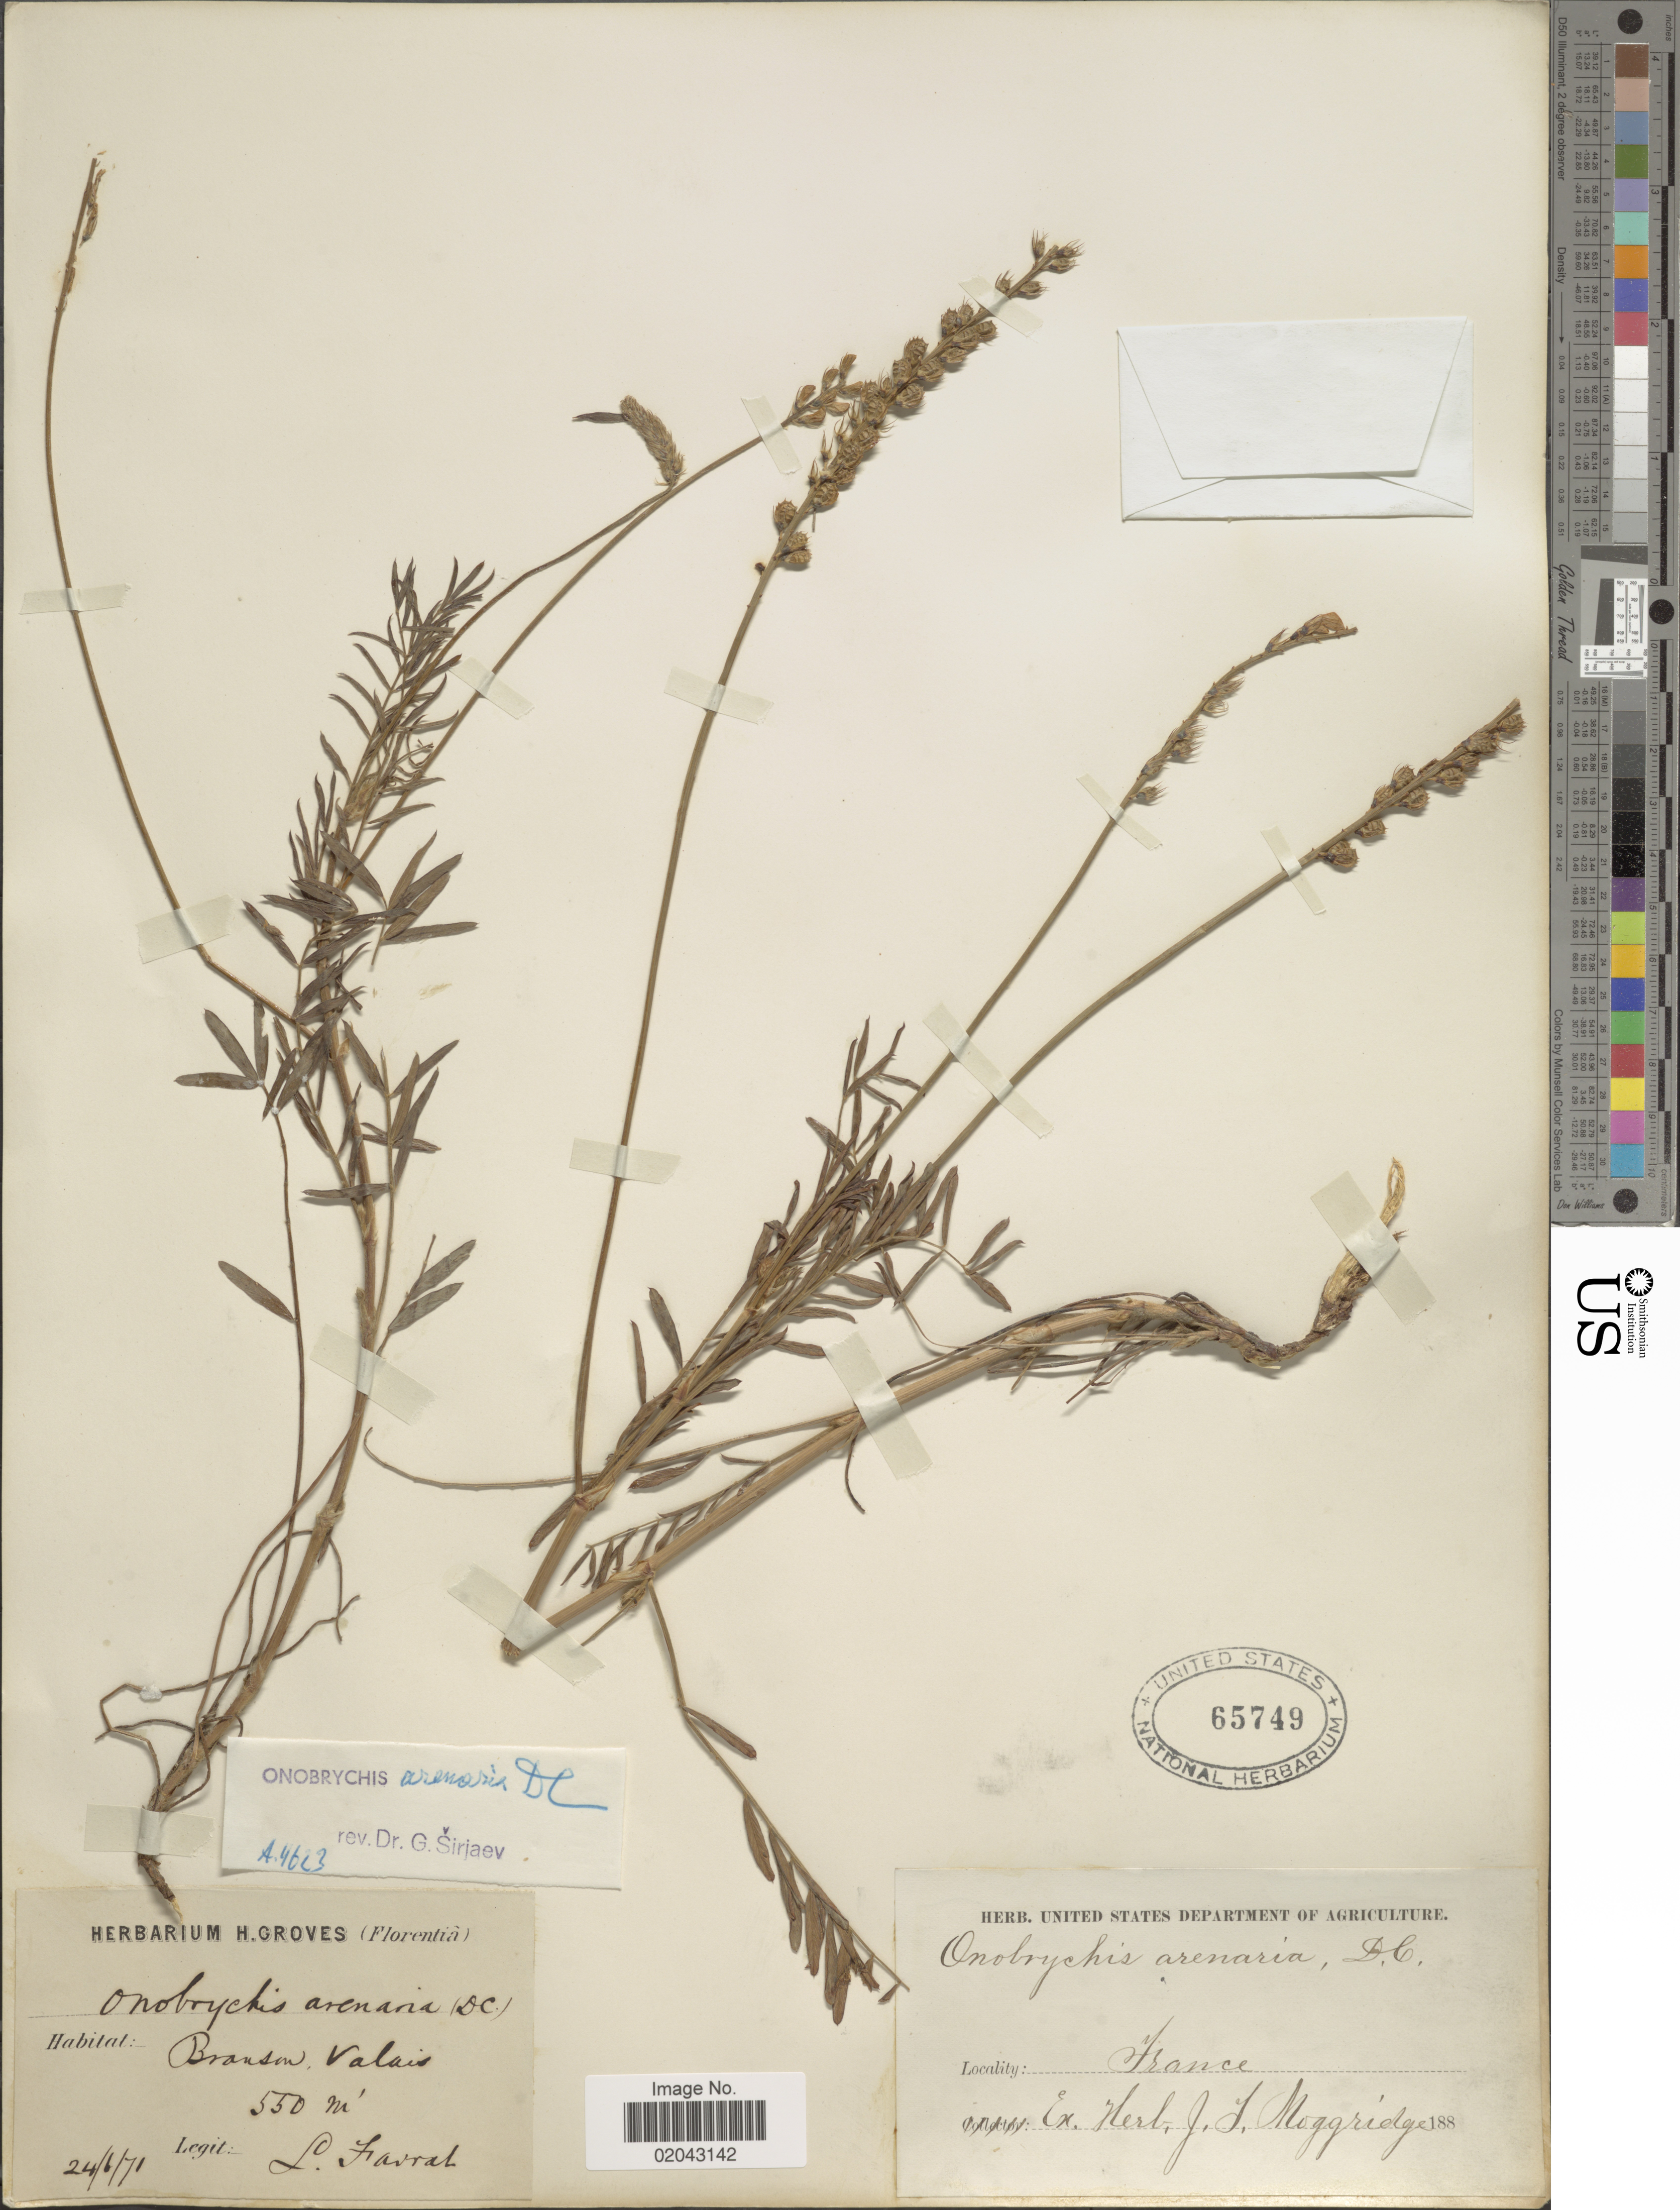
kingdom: Plantae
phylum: Tracheophyta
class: Magnoliopsida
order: Fabales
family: Fabaceae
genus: Onobrychis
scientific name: Onobrychis arenaria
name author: (Kit.) DC.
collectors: L. Favrat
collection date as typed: Transcribed d/m/y: 24/6/71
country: Switzerland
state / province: Valais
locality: Branson, Valais, France.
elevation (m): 550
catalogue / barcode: US 65749